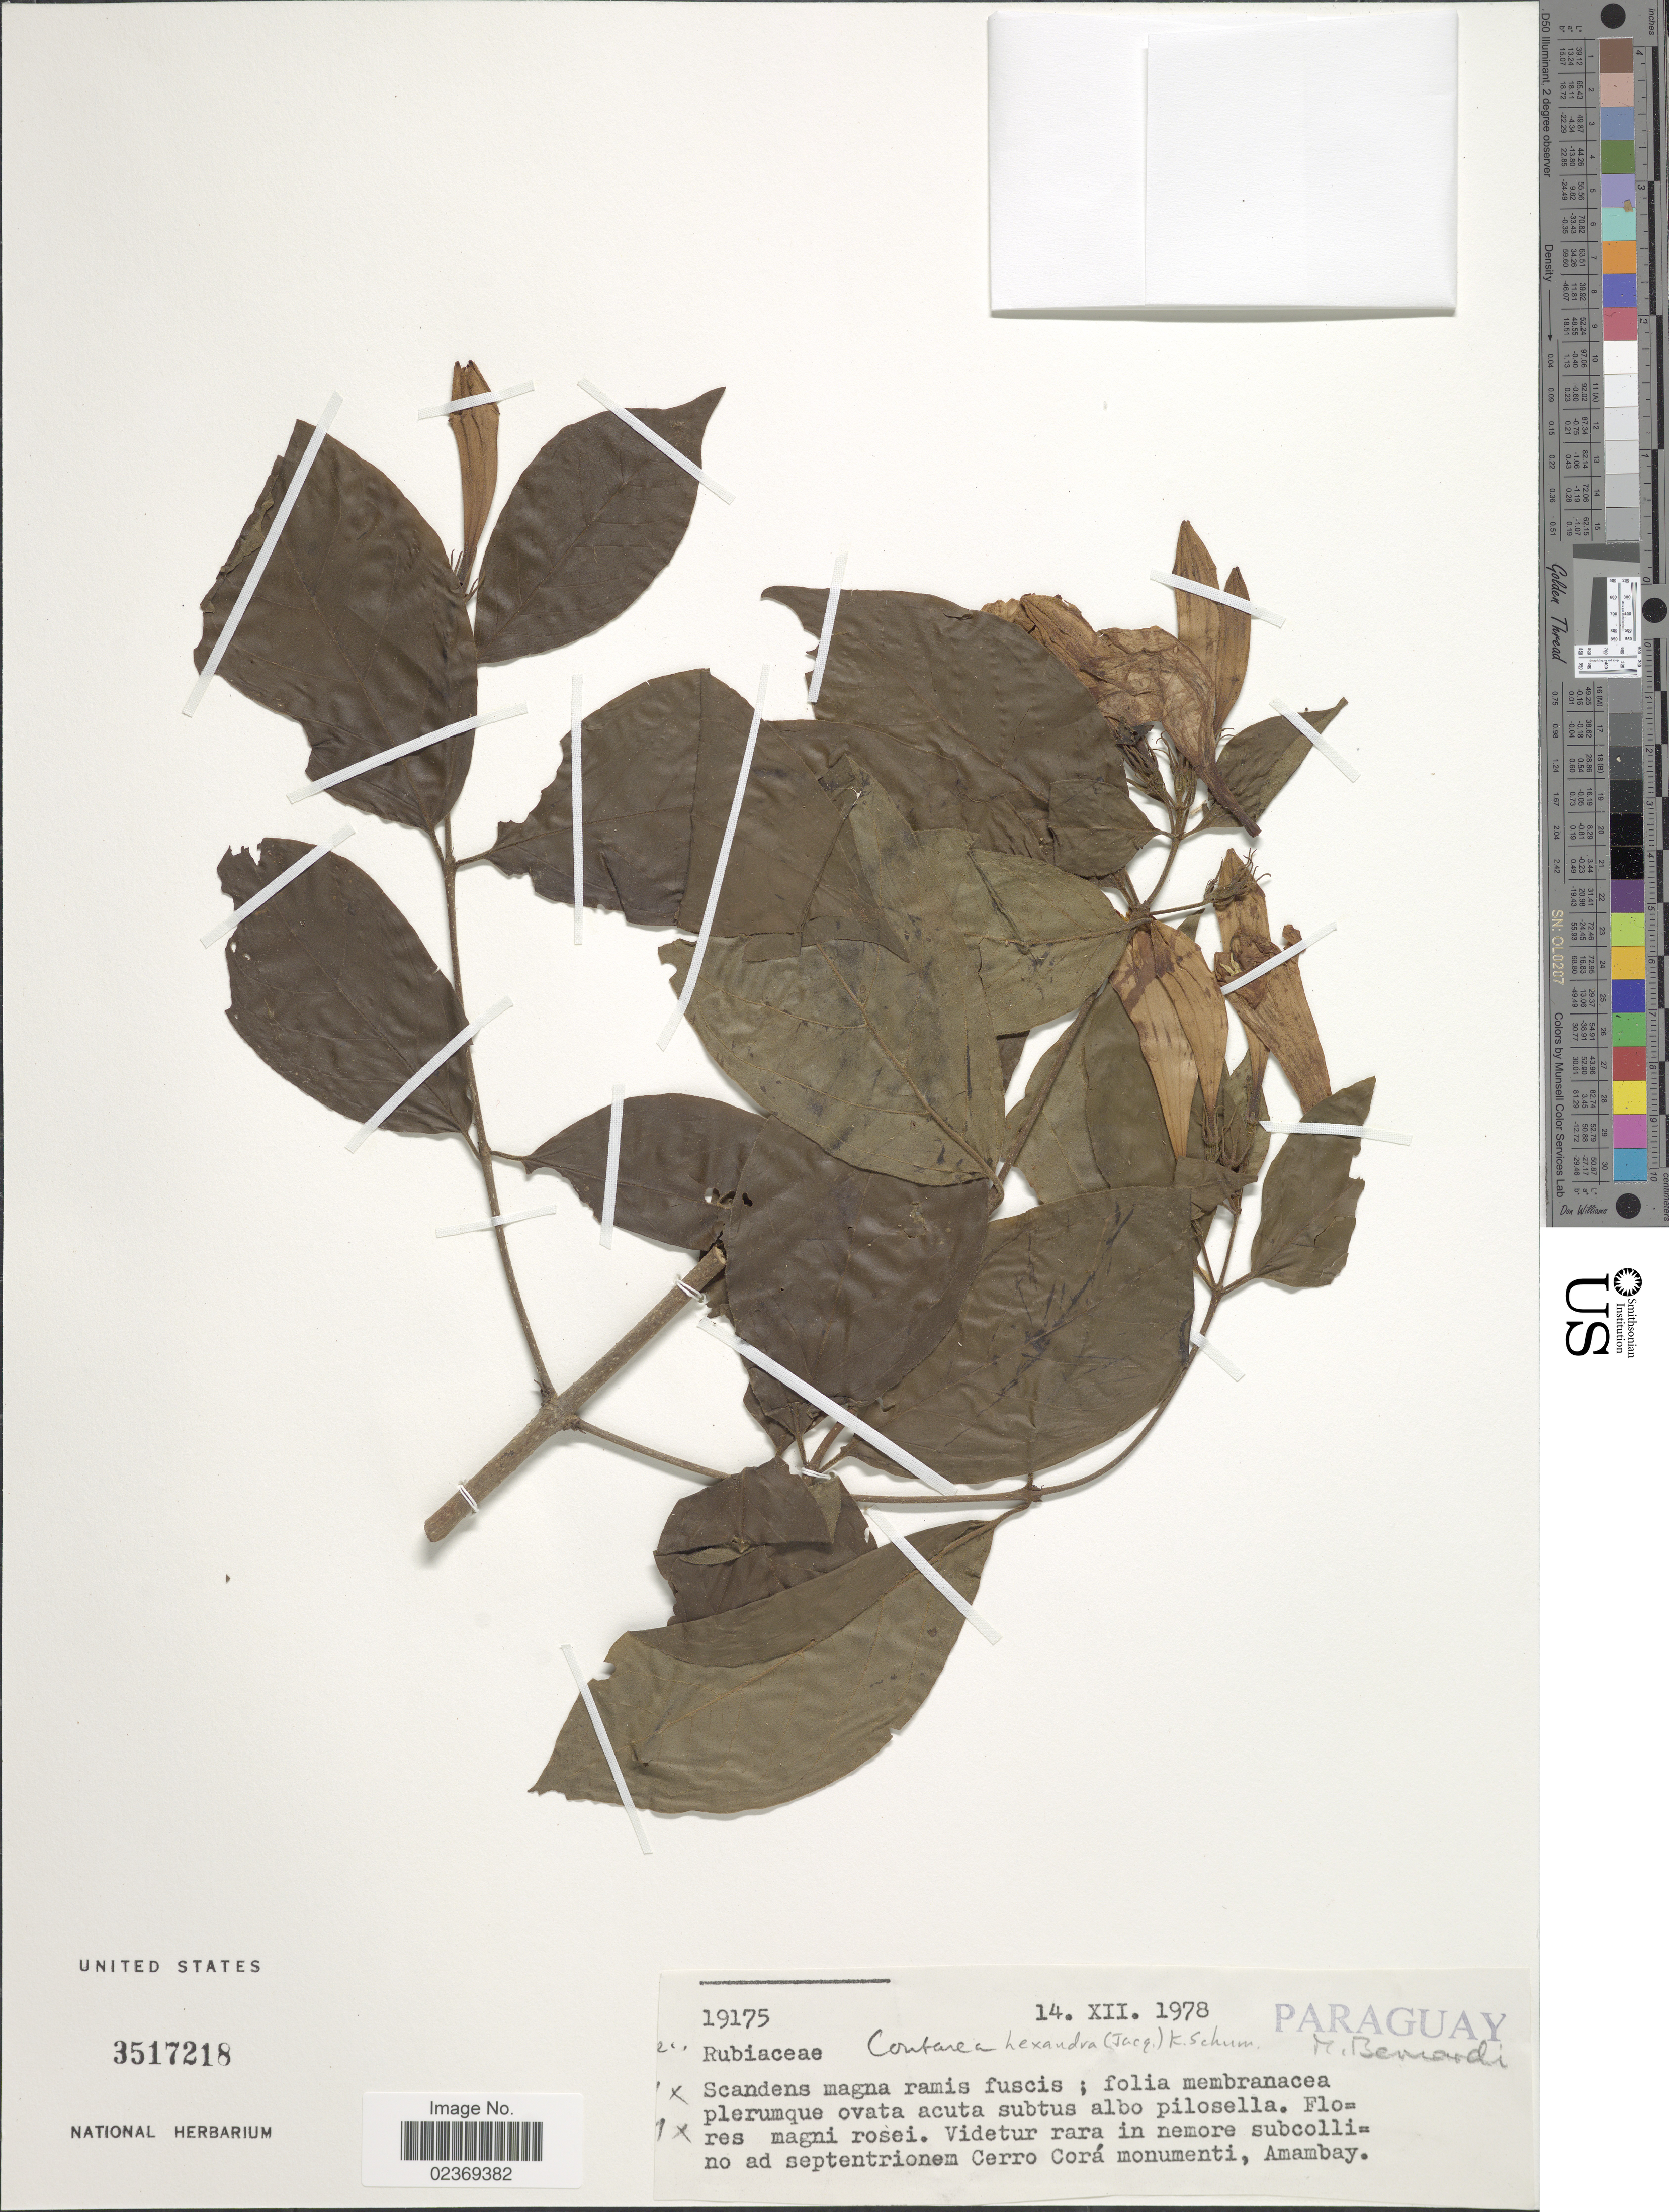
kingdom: Plantae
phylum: Tracheophyta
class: Magnoliopsida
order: Gentianales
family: Rubiaceae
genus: Coutarea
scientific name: Coutarea hexandra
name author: (Jacq.) K. Schum.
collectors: M. Bernardi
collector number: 19175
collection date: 1978-12-14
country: Paraguay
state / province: Amambay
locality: Videtur rara in nemore subcollino ad septentrionem Cerro Cora monumenti.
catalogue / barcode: US 3517218